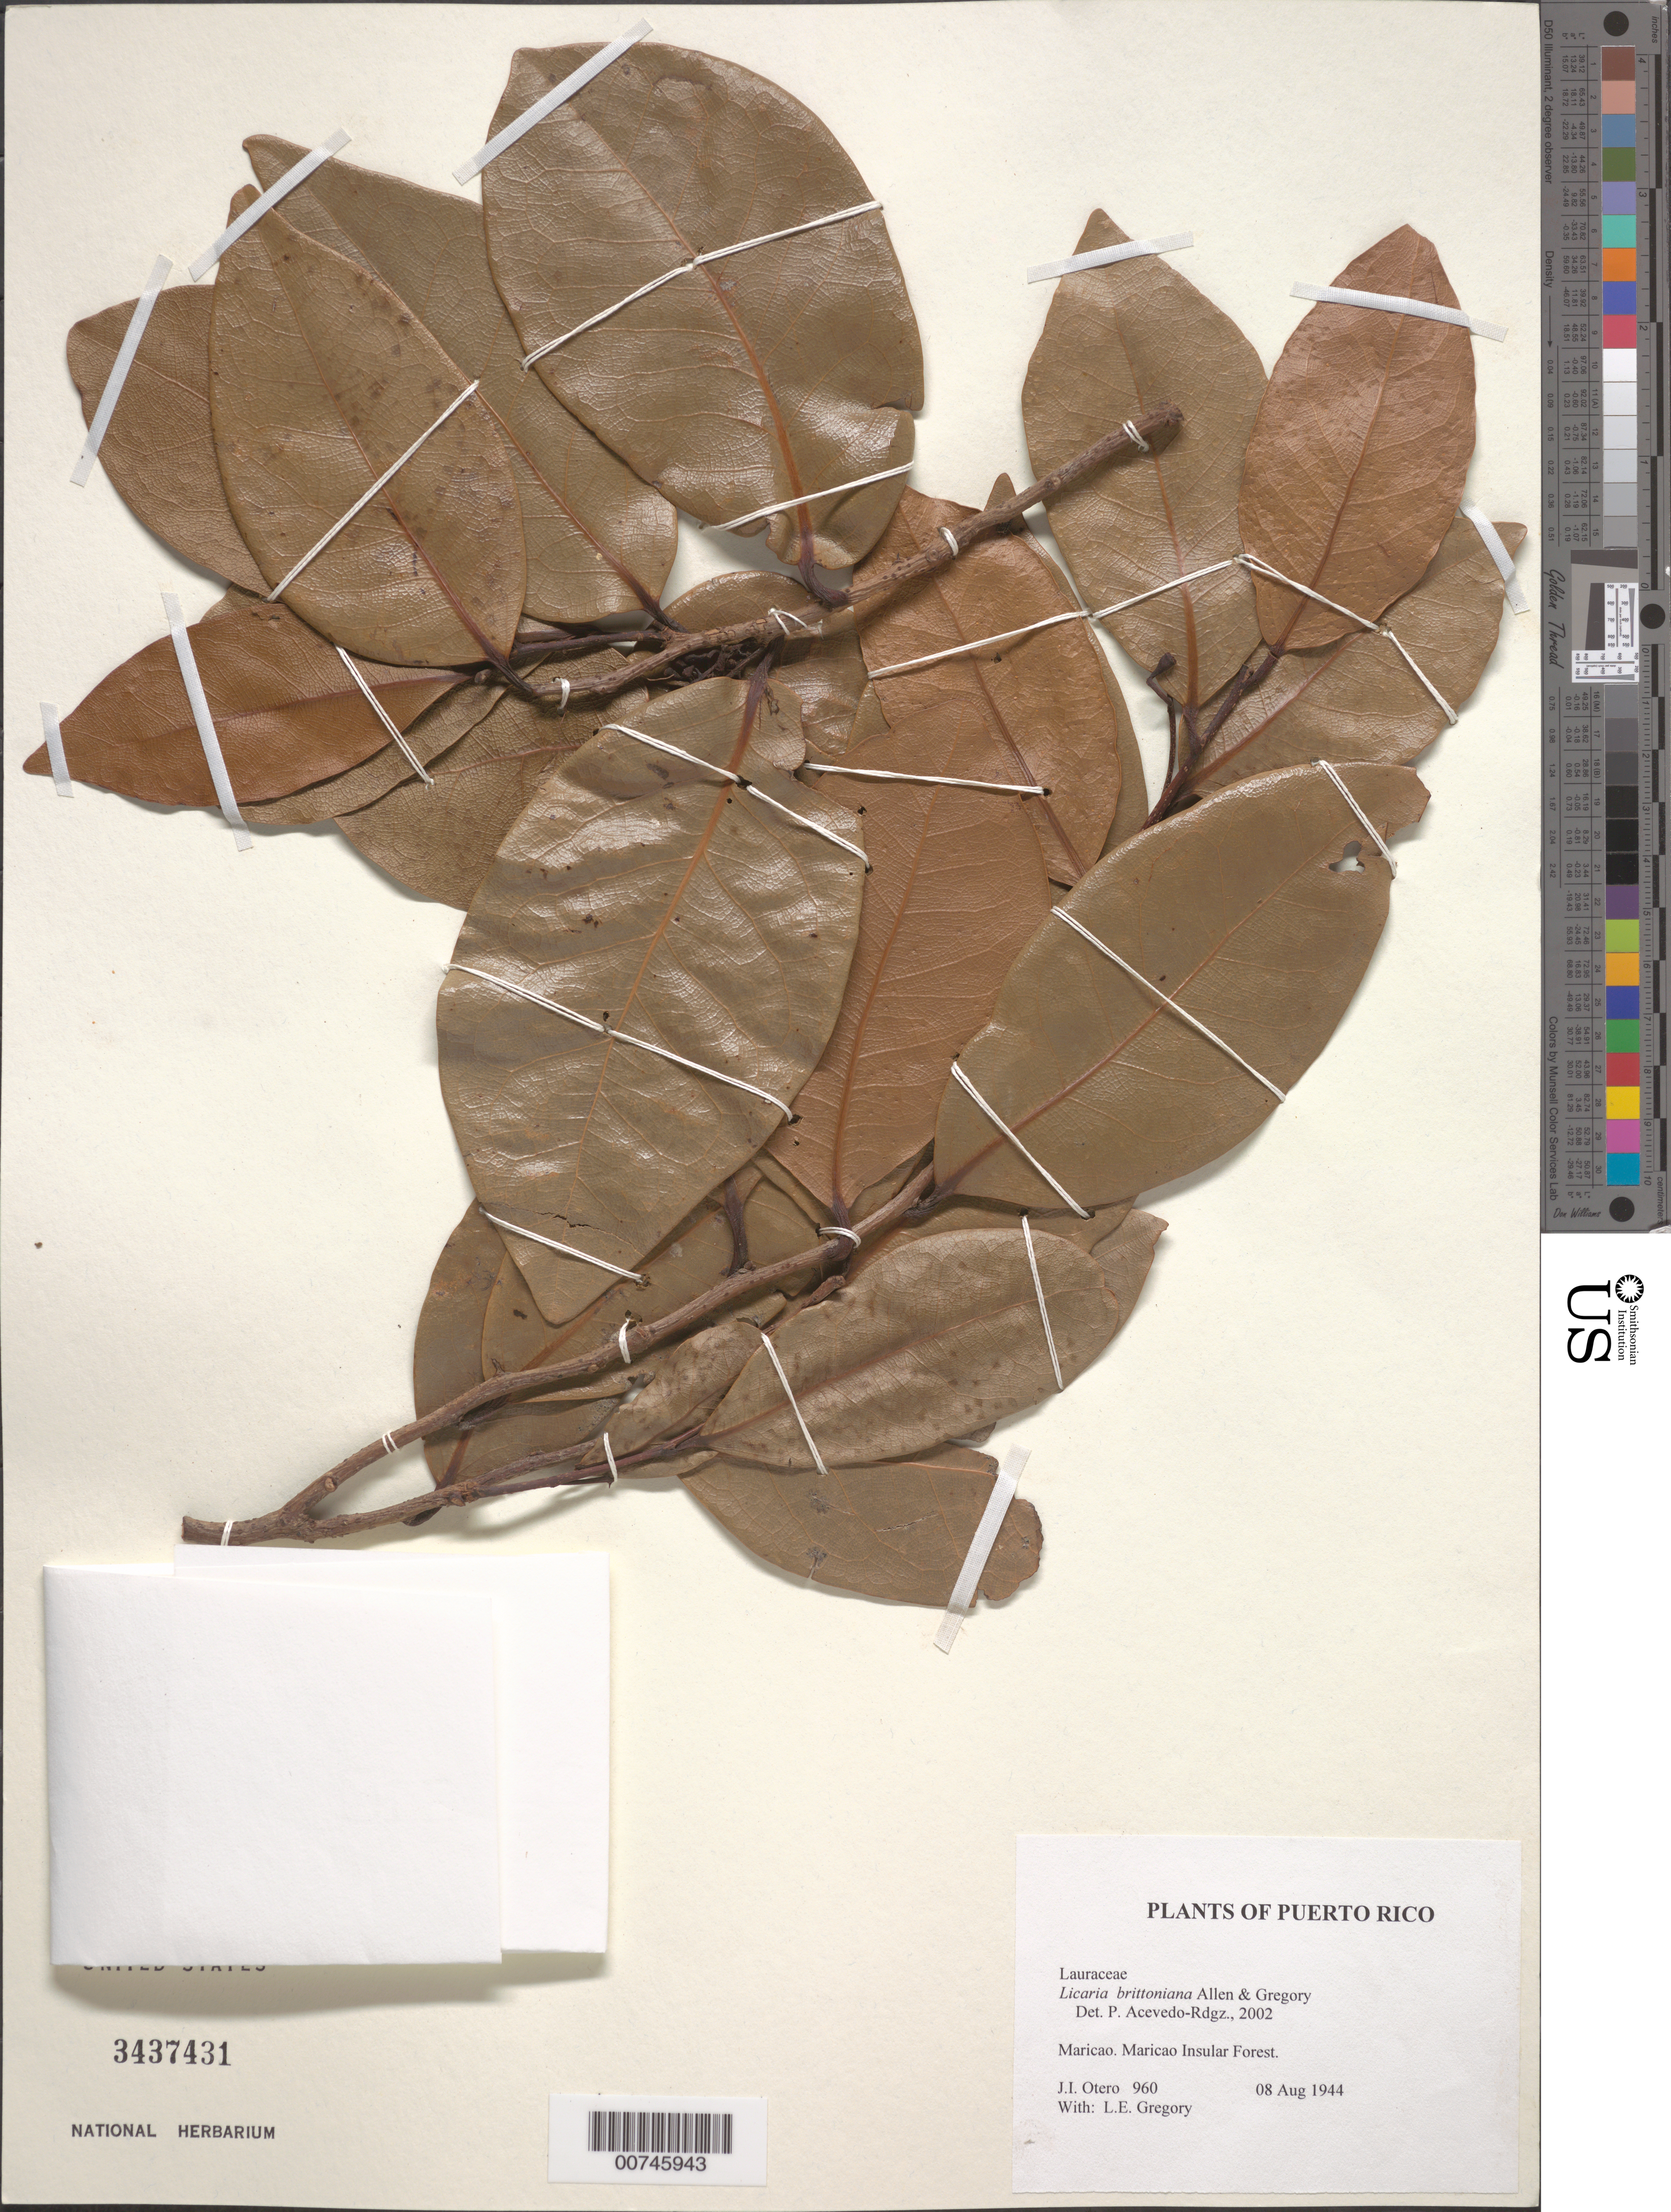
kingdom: Plantae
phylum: Tracheophyta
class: Magnoliopsida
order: Laurales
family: Lauraceae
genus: Licaria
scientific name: Licaria brittoniana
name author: C.K. Allen & L.E. Greg.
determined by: Acevedo-Rodríguez, P., (BOT), Smithsonian Institution - National Museum of Natural History (UNITED STATES)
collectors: J. Otero & L. E. Gregory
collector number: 960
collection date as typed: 08 Aug 1944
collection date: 1944-08-08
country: Puerto Rico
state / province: Maricao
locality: Maricao Insular Forest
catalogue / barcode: US 3437431